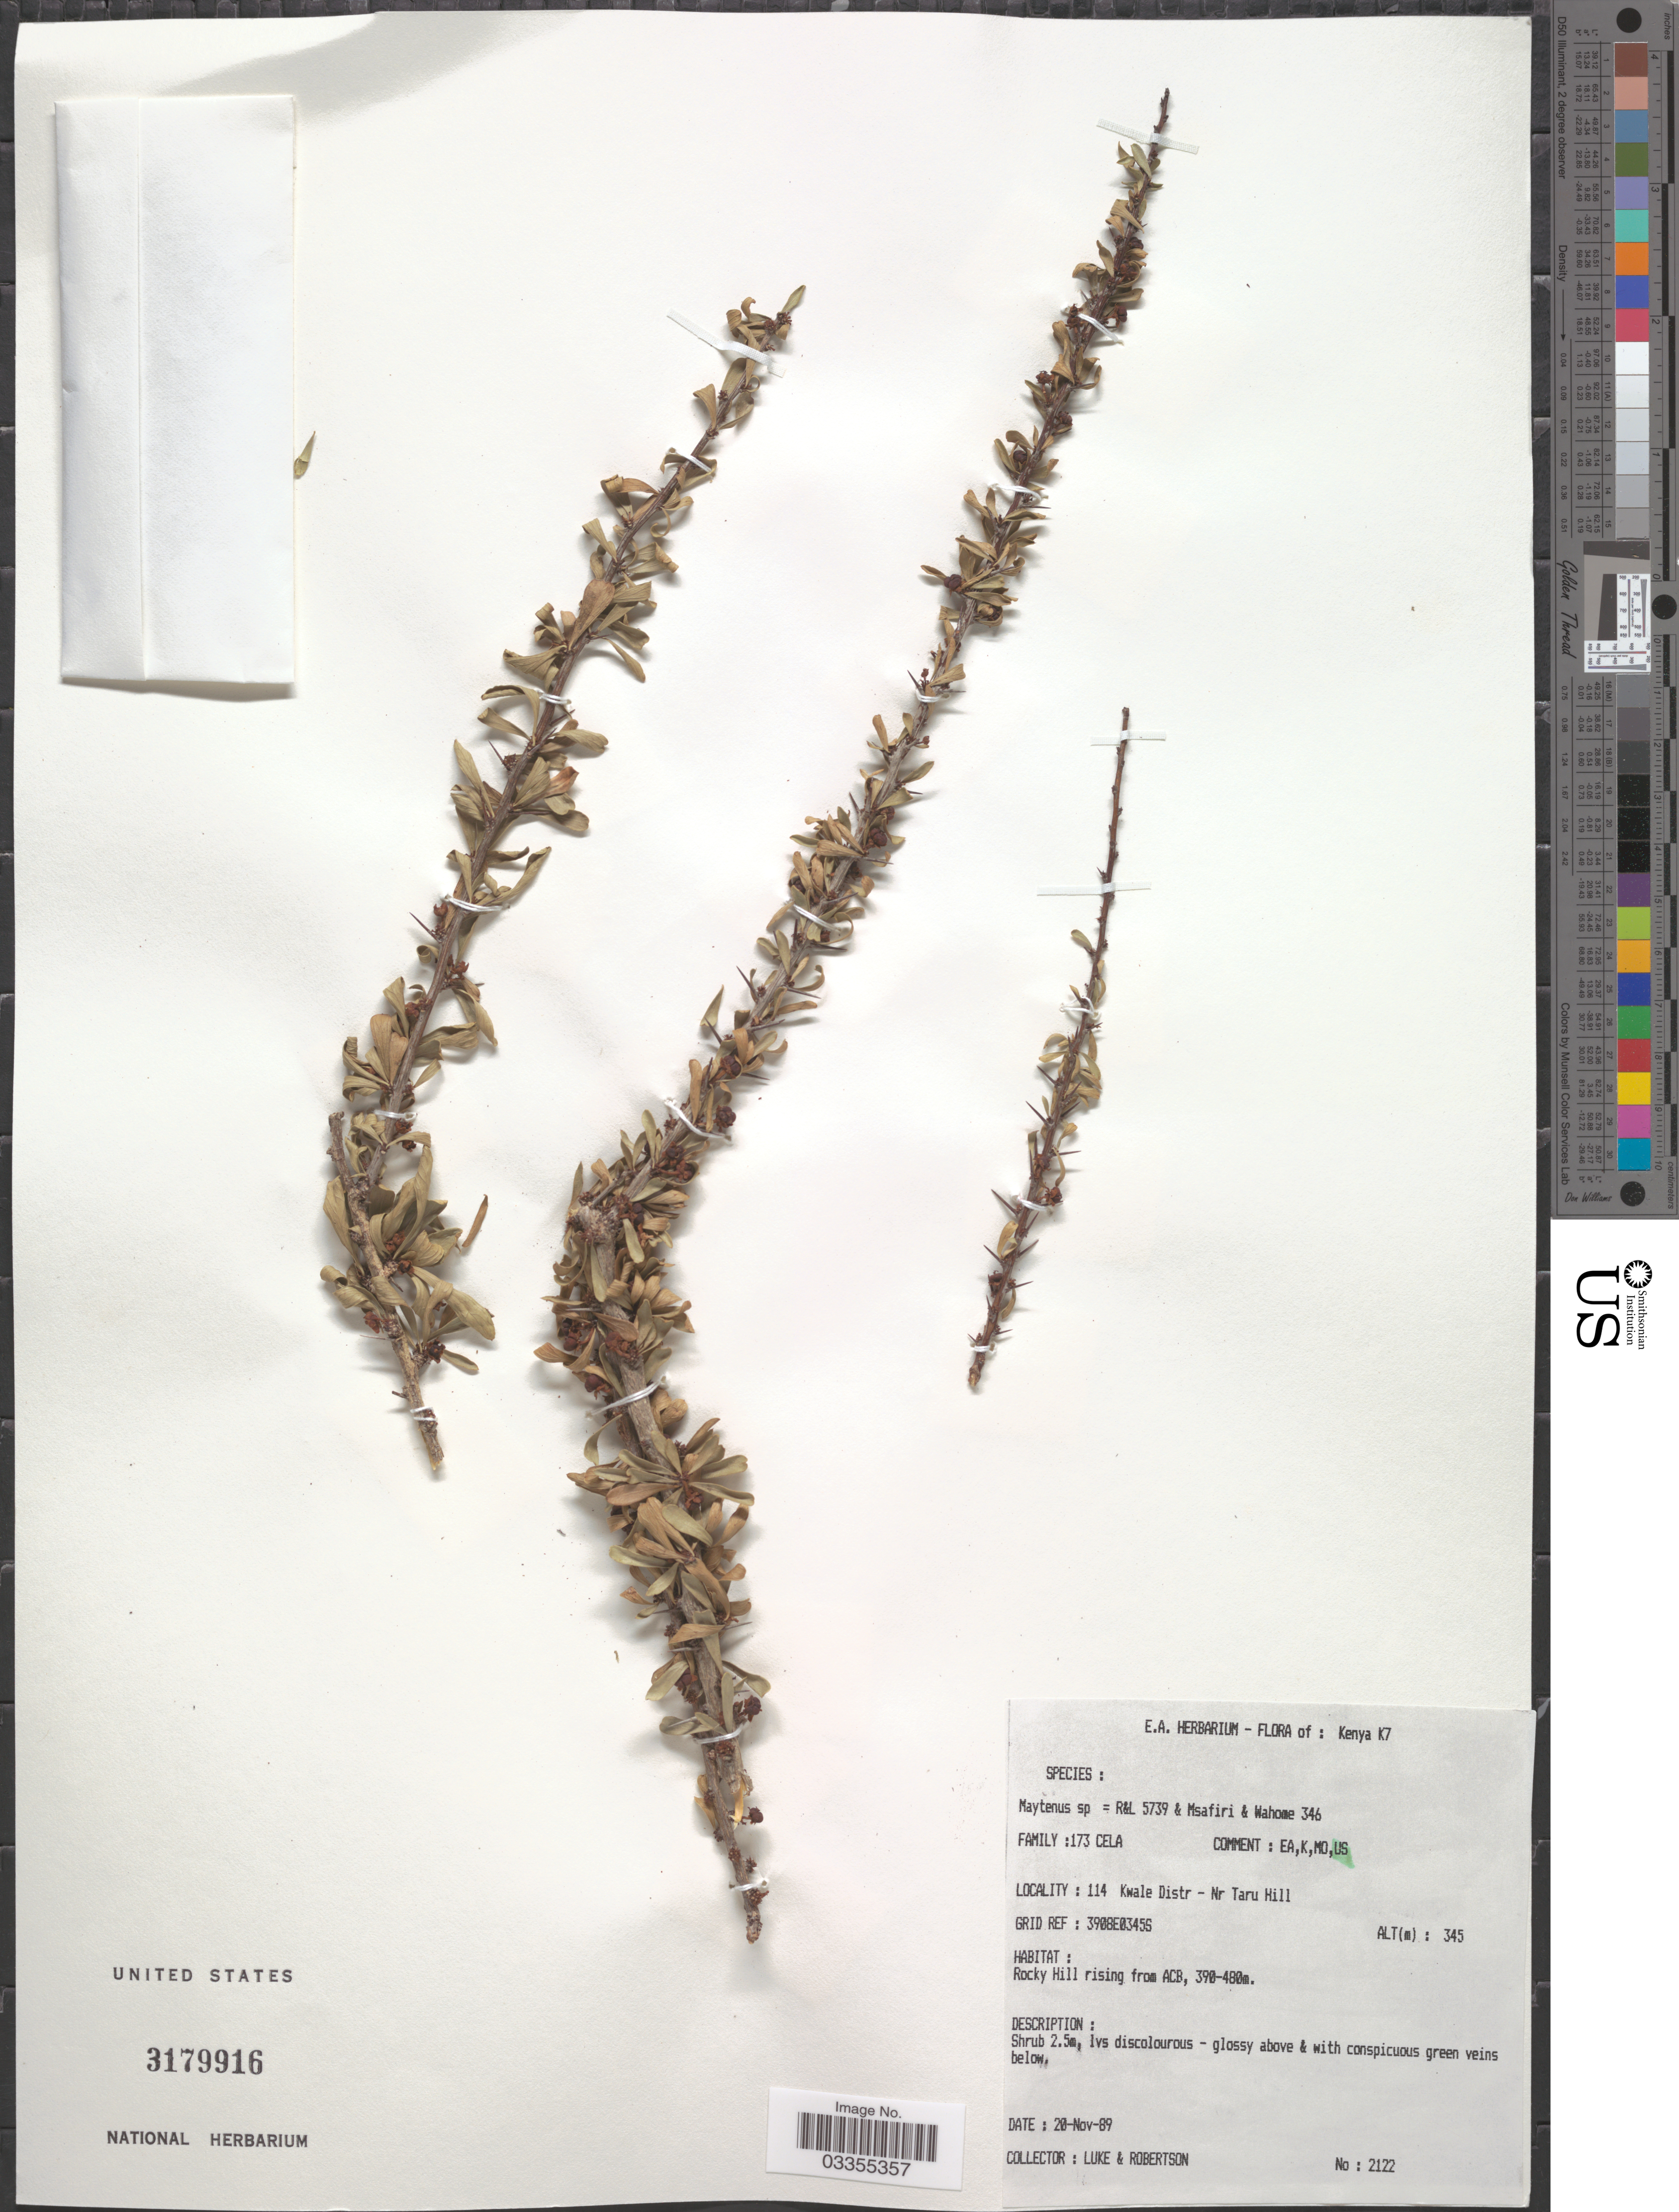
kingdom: Plantae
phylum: Tracheophyta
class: Magnoliopsida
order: Celastrales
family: Celastraceae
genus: Maytenus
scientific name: Maytenus sp.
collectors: -. Luke & -. Robertson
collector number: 2122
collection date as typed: Transcribed d/m/y: 20/11/89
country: Kenya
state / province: Kwale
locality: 114 Kwale Distr - Nr Taru Hill.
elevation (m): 345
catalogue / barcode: US 3179916